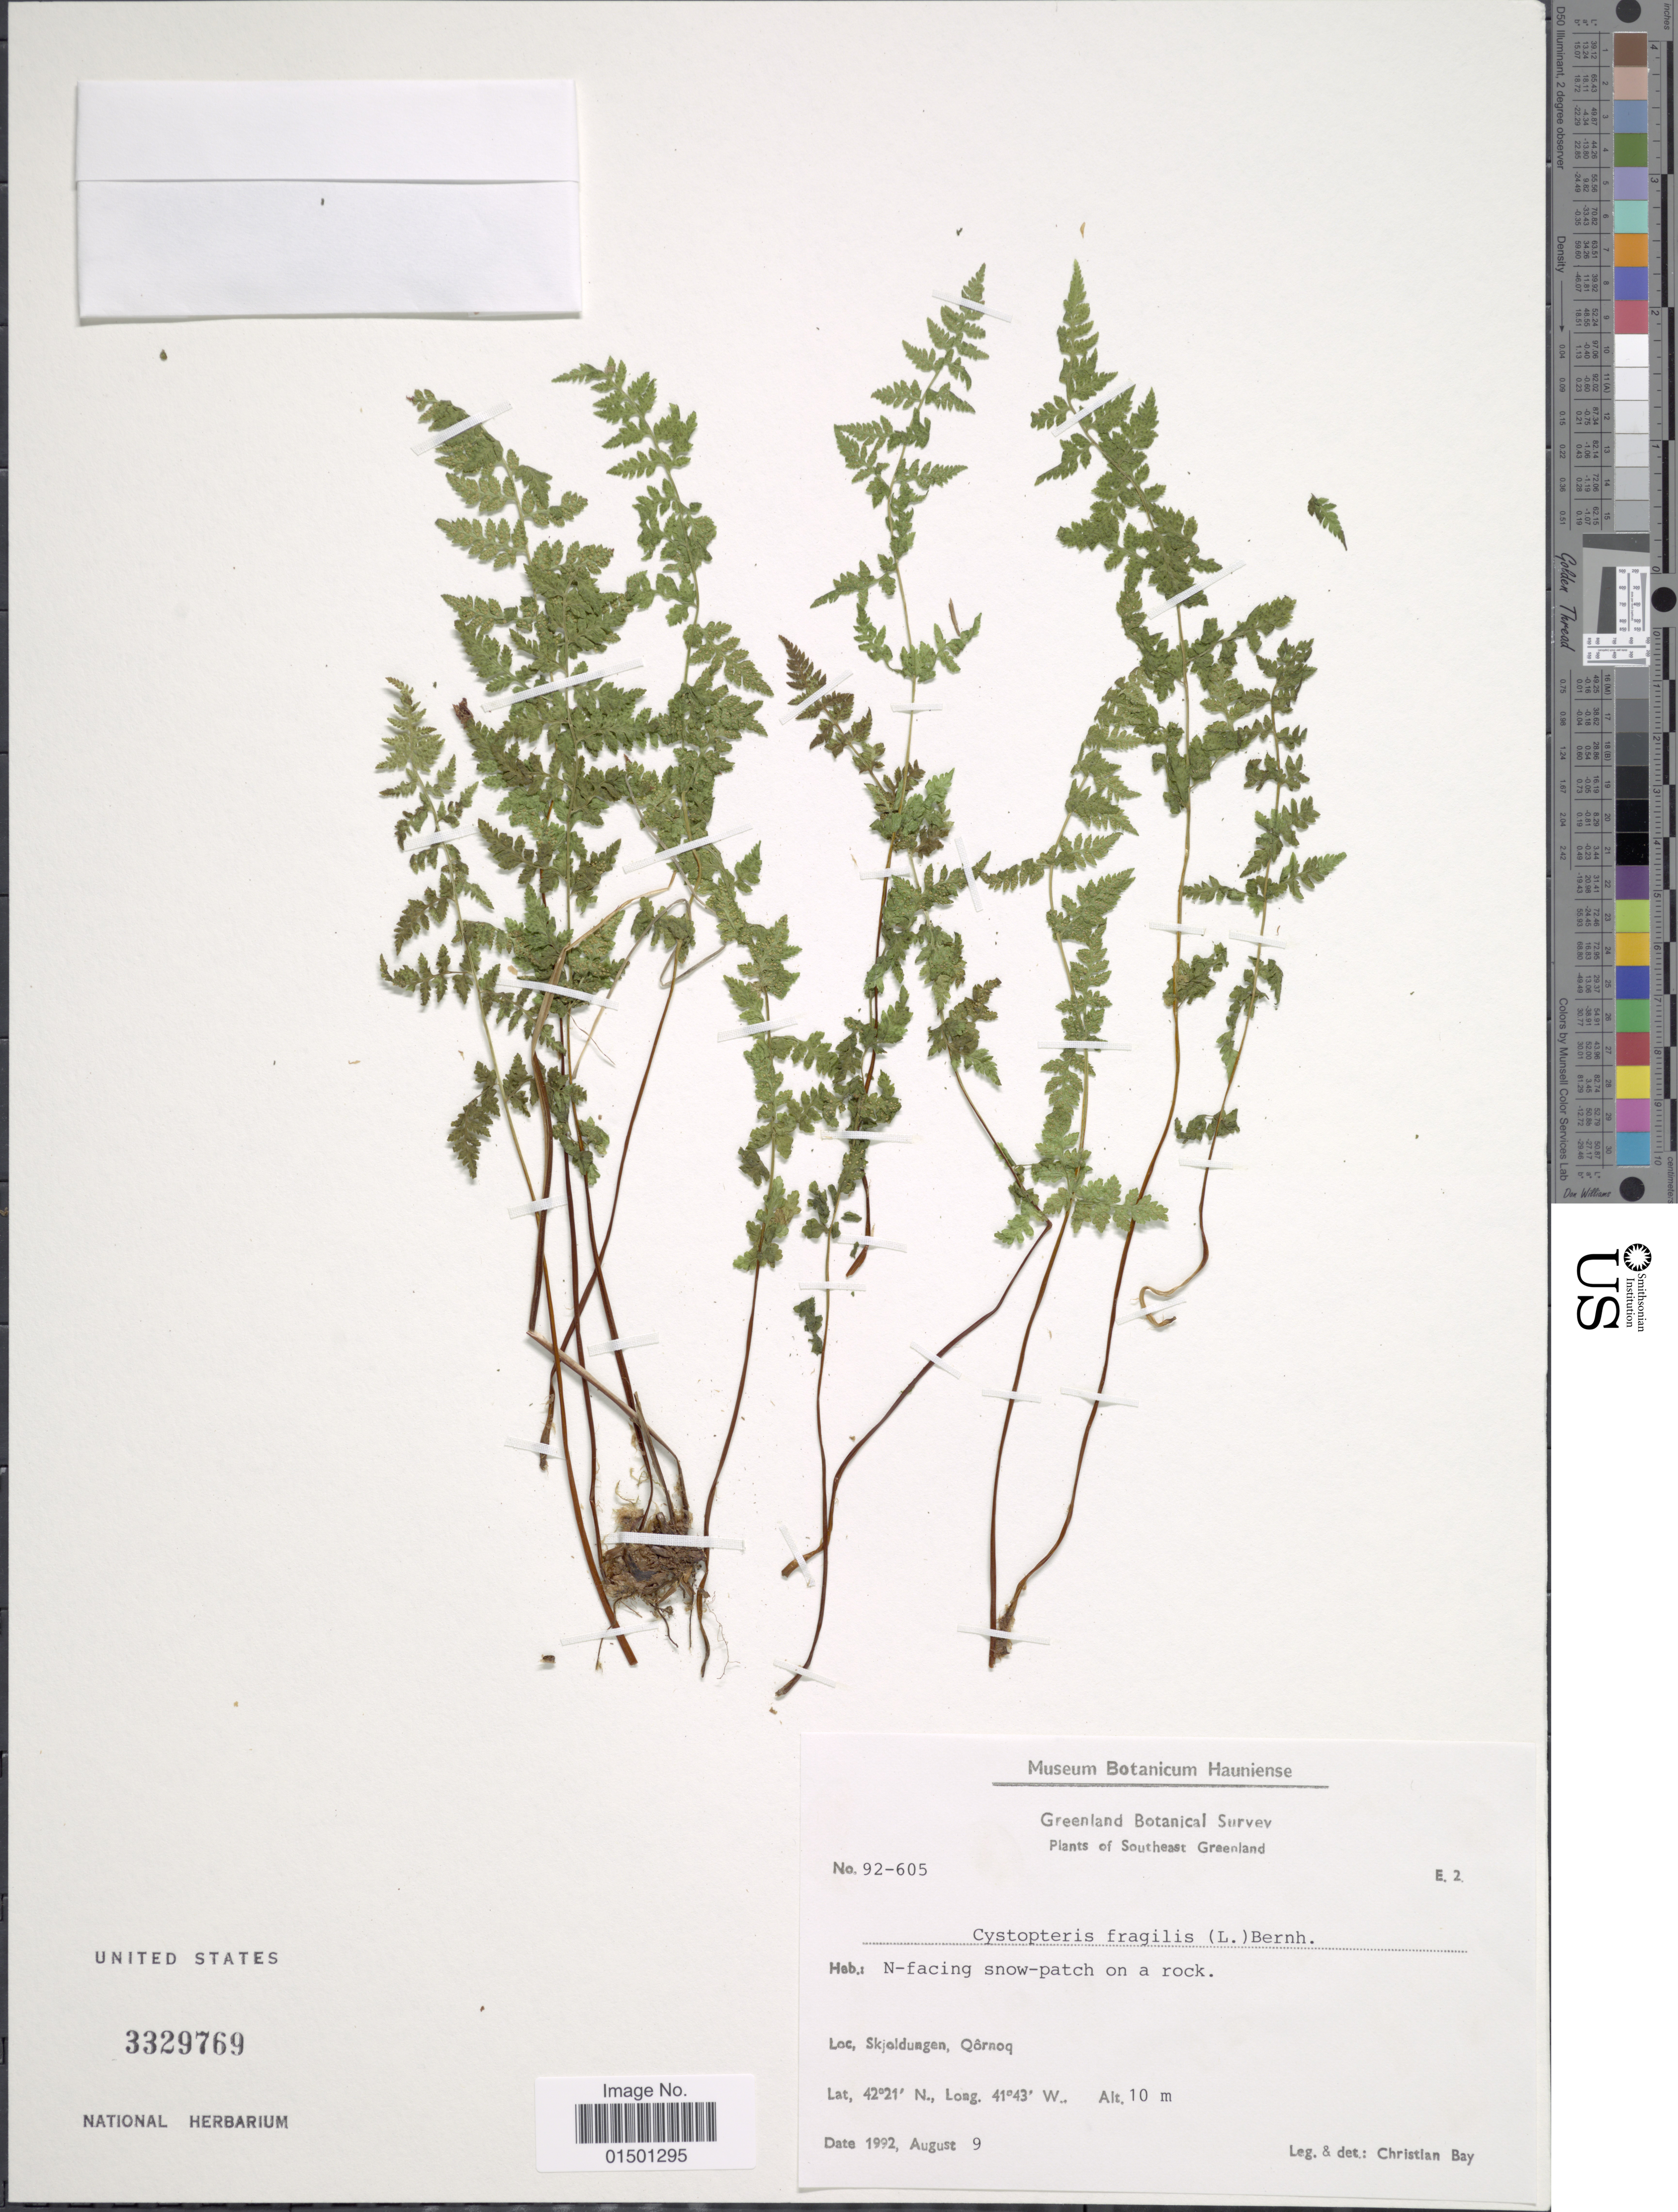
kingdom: Plantae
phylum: Tracheophyta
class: Polypodiopsida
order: Polypodiales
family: Cystopteridaceae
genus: Cystopteris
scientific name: Cystopteris fragilis var. dickieana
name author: B. Boivin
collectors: C. Bay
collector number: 92-605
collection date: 1992-08-09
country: Greenland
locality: Southeast Greenland, Skoldungen, Qornoq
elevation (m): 10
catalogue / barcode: US 3329769